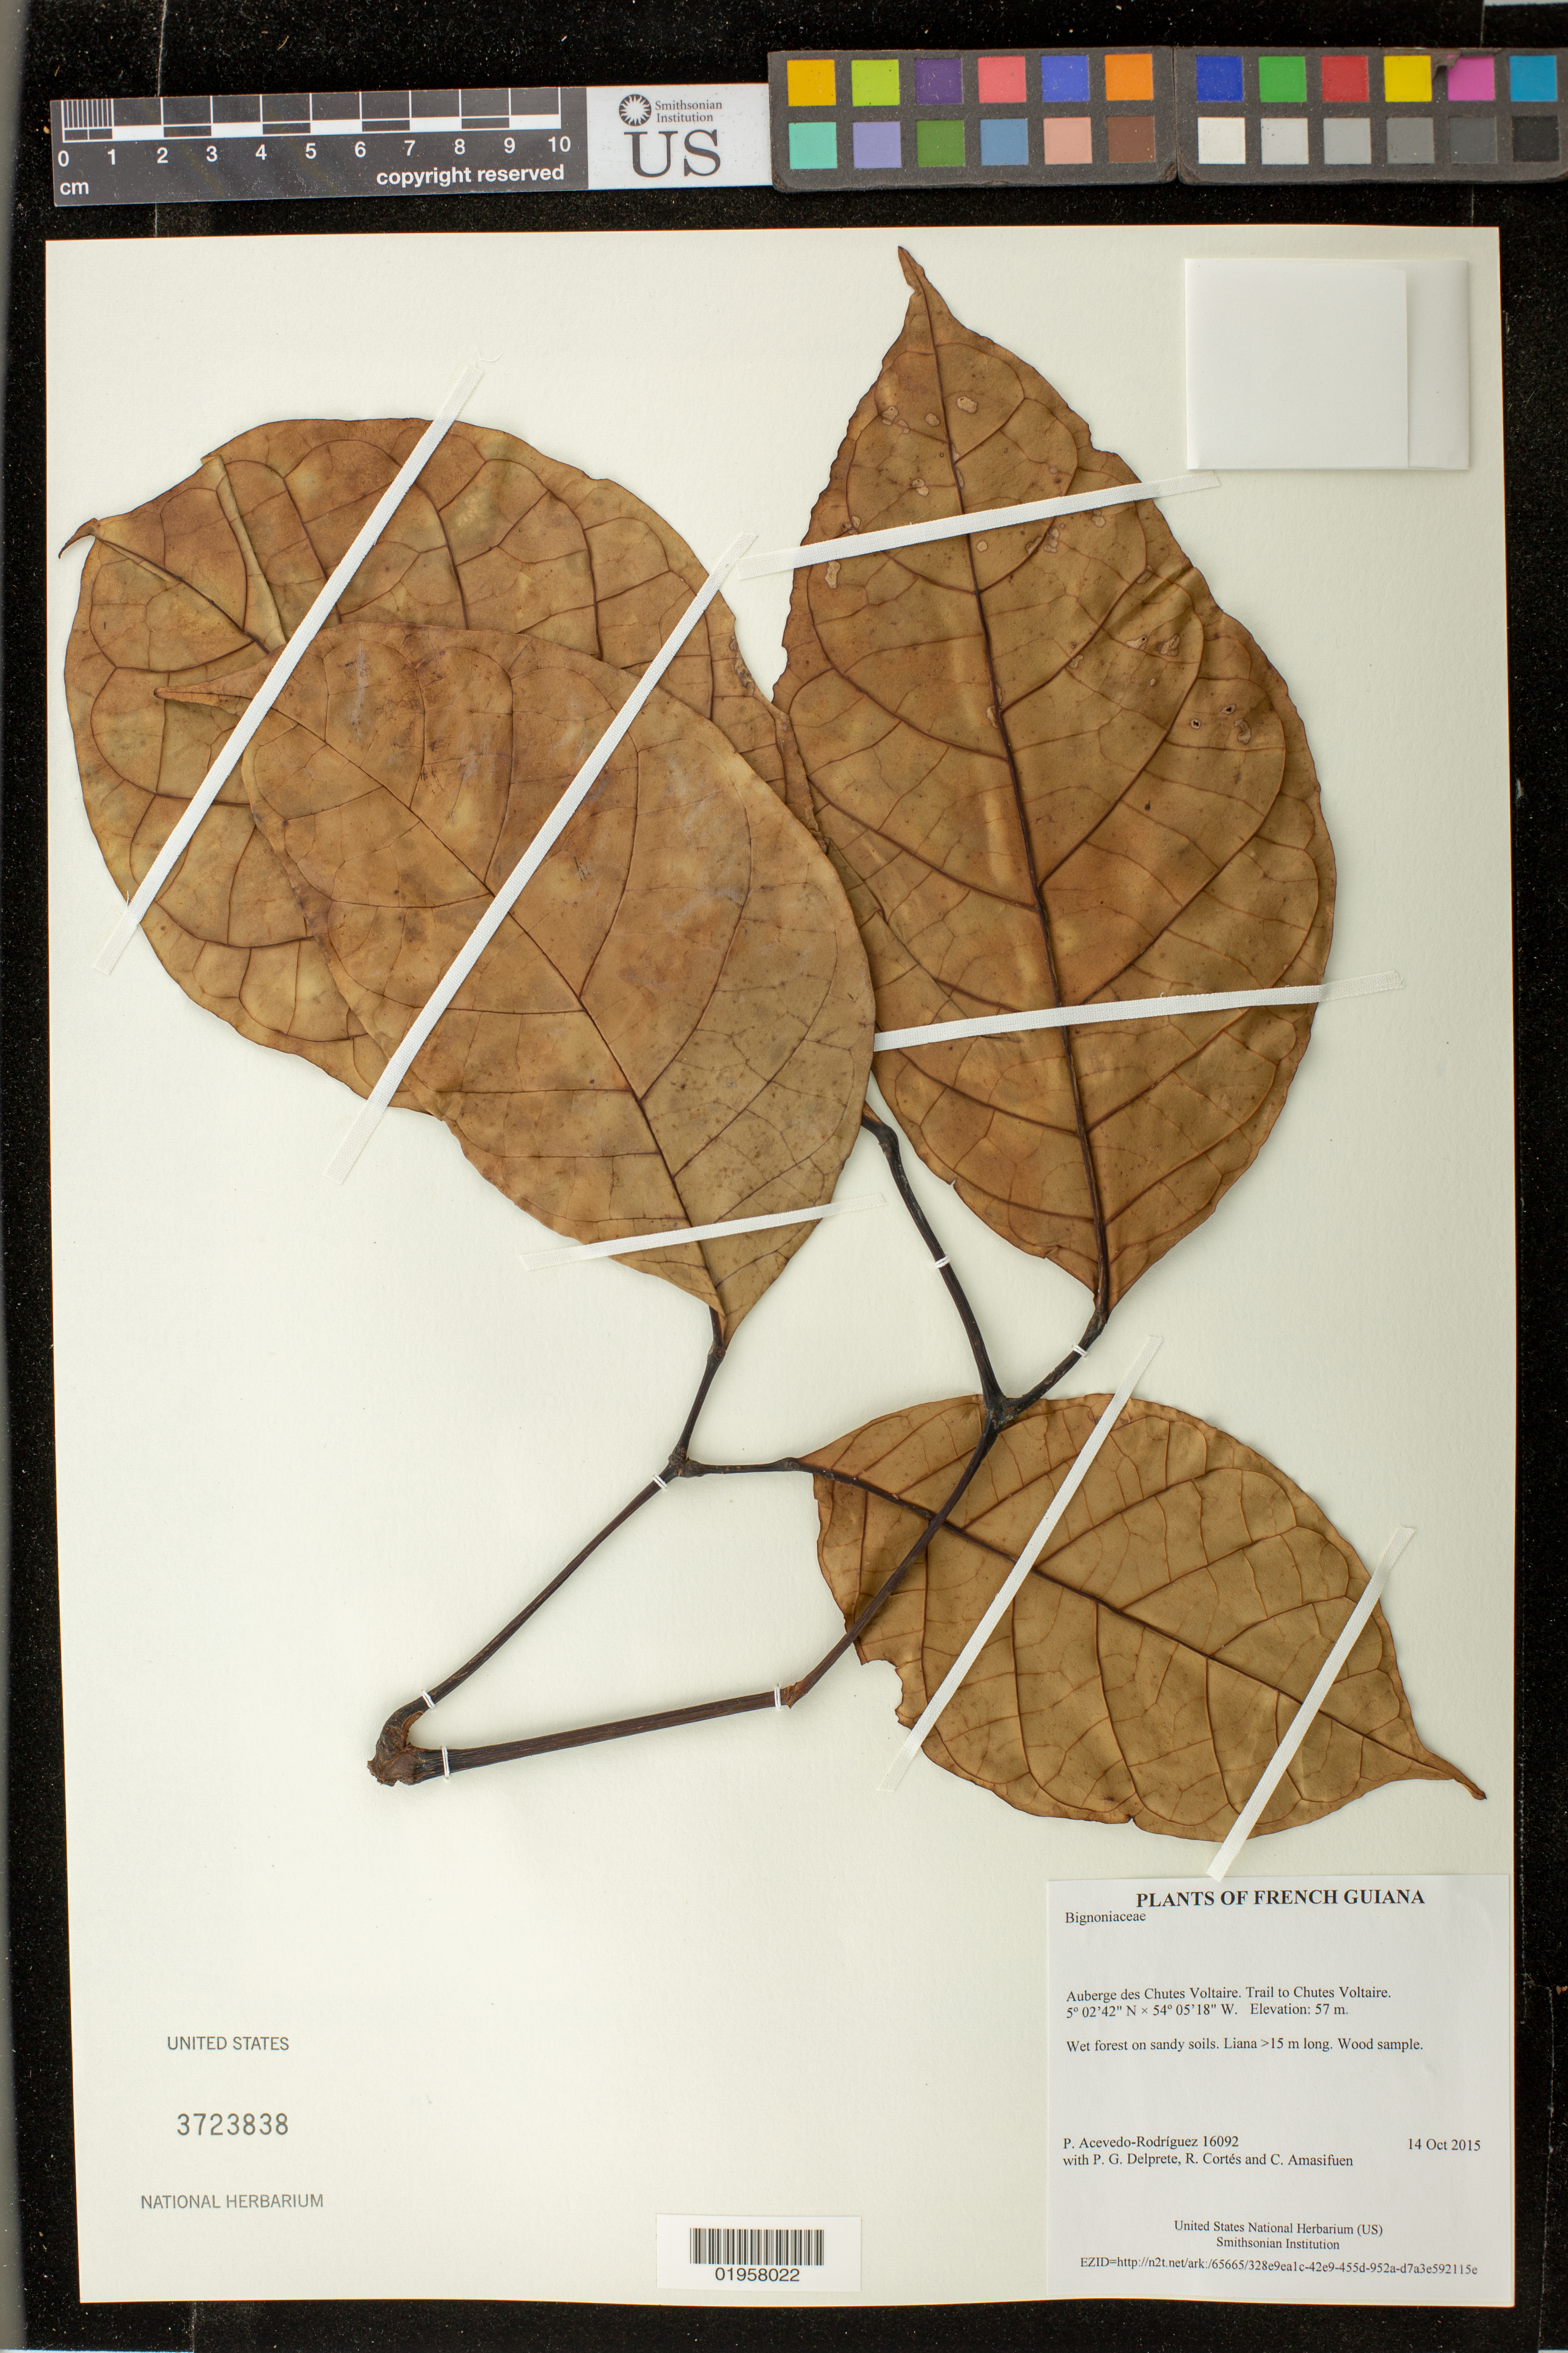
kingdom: Plantae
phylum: Tracheophyta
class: Magnoliopsida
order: Lamiales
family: Bignoniaceae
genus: Callichlamys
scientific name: Callichlamys latifolia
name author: (Rich.) K. Schum.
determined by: Acevedo-Rodríguez, P., (BOT), Smithsonian Institution - National Museum of Natural History (UNITED STATES)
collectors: P. Acevedo-Rodr., P. G. Delprete, R. Cortés & C. Amasifuen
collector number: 16092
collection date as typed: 14 October 2015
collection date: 2015-10-14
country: French Guiana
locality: Auberge des Chutes Voltaire. Trail to Chutes Voltaire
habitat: Wet forest on sandy soils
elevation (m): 57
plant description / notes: US, MO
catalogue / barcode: US 3723838